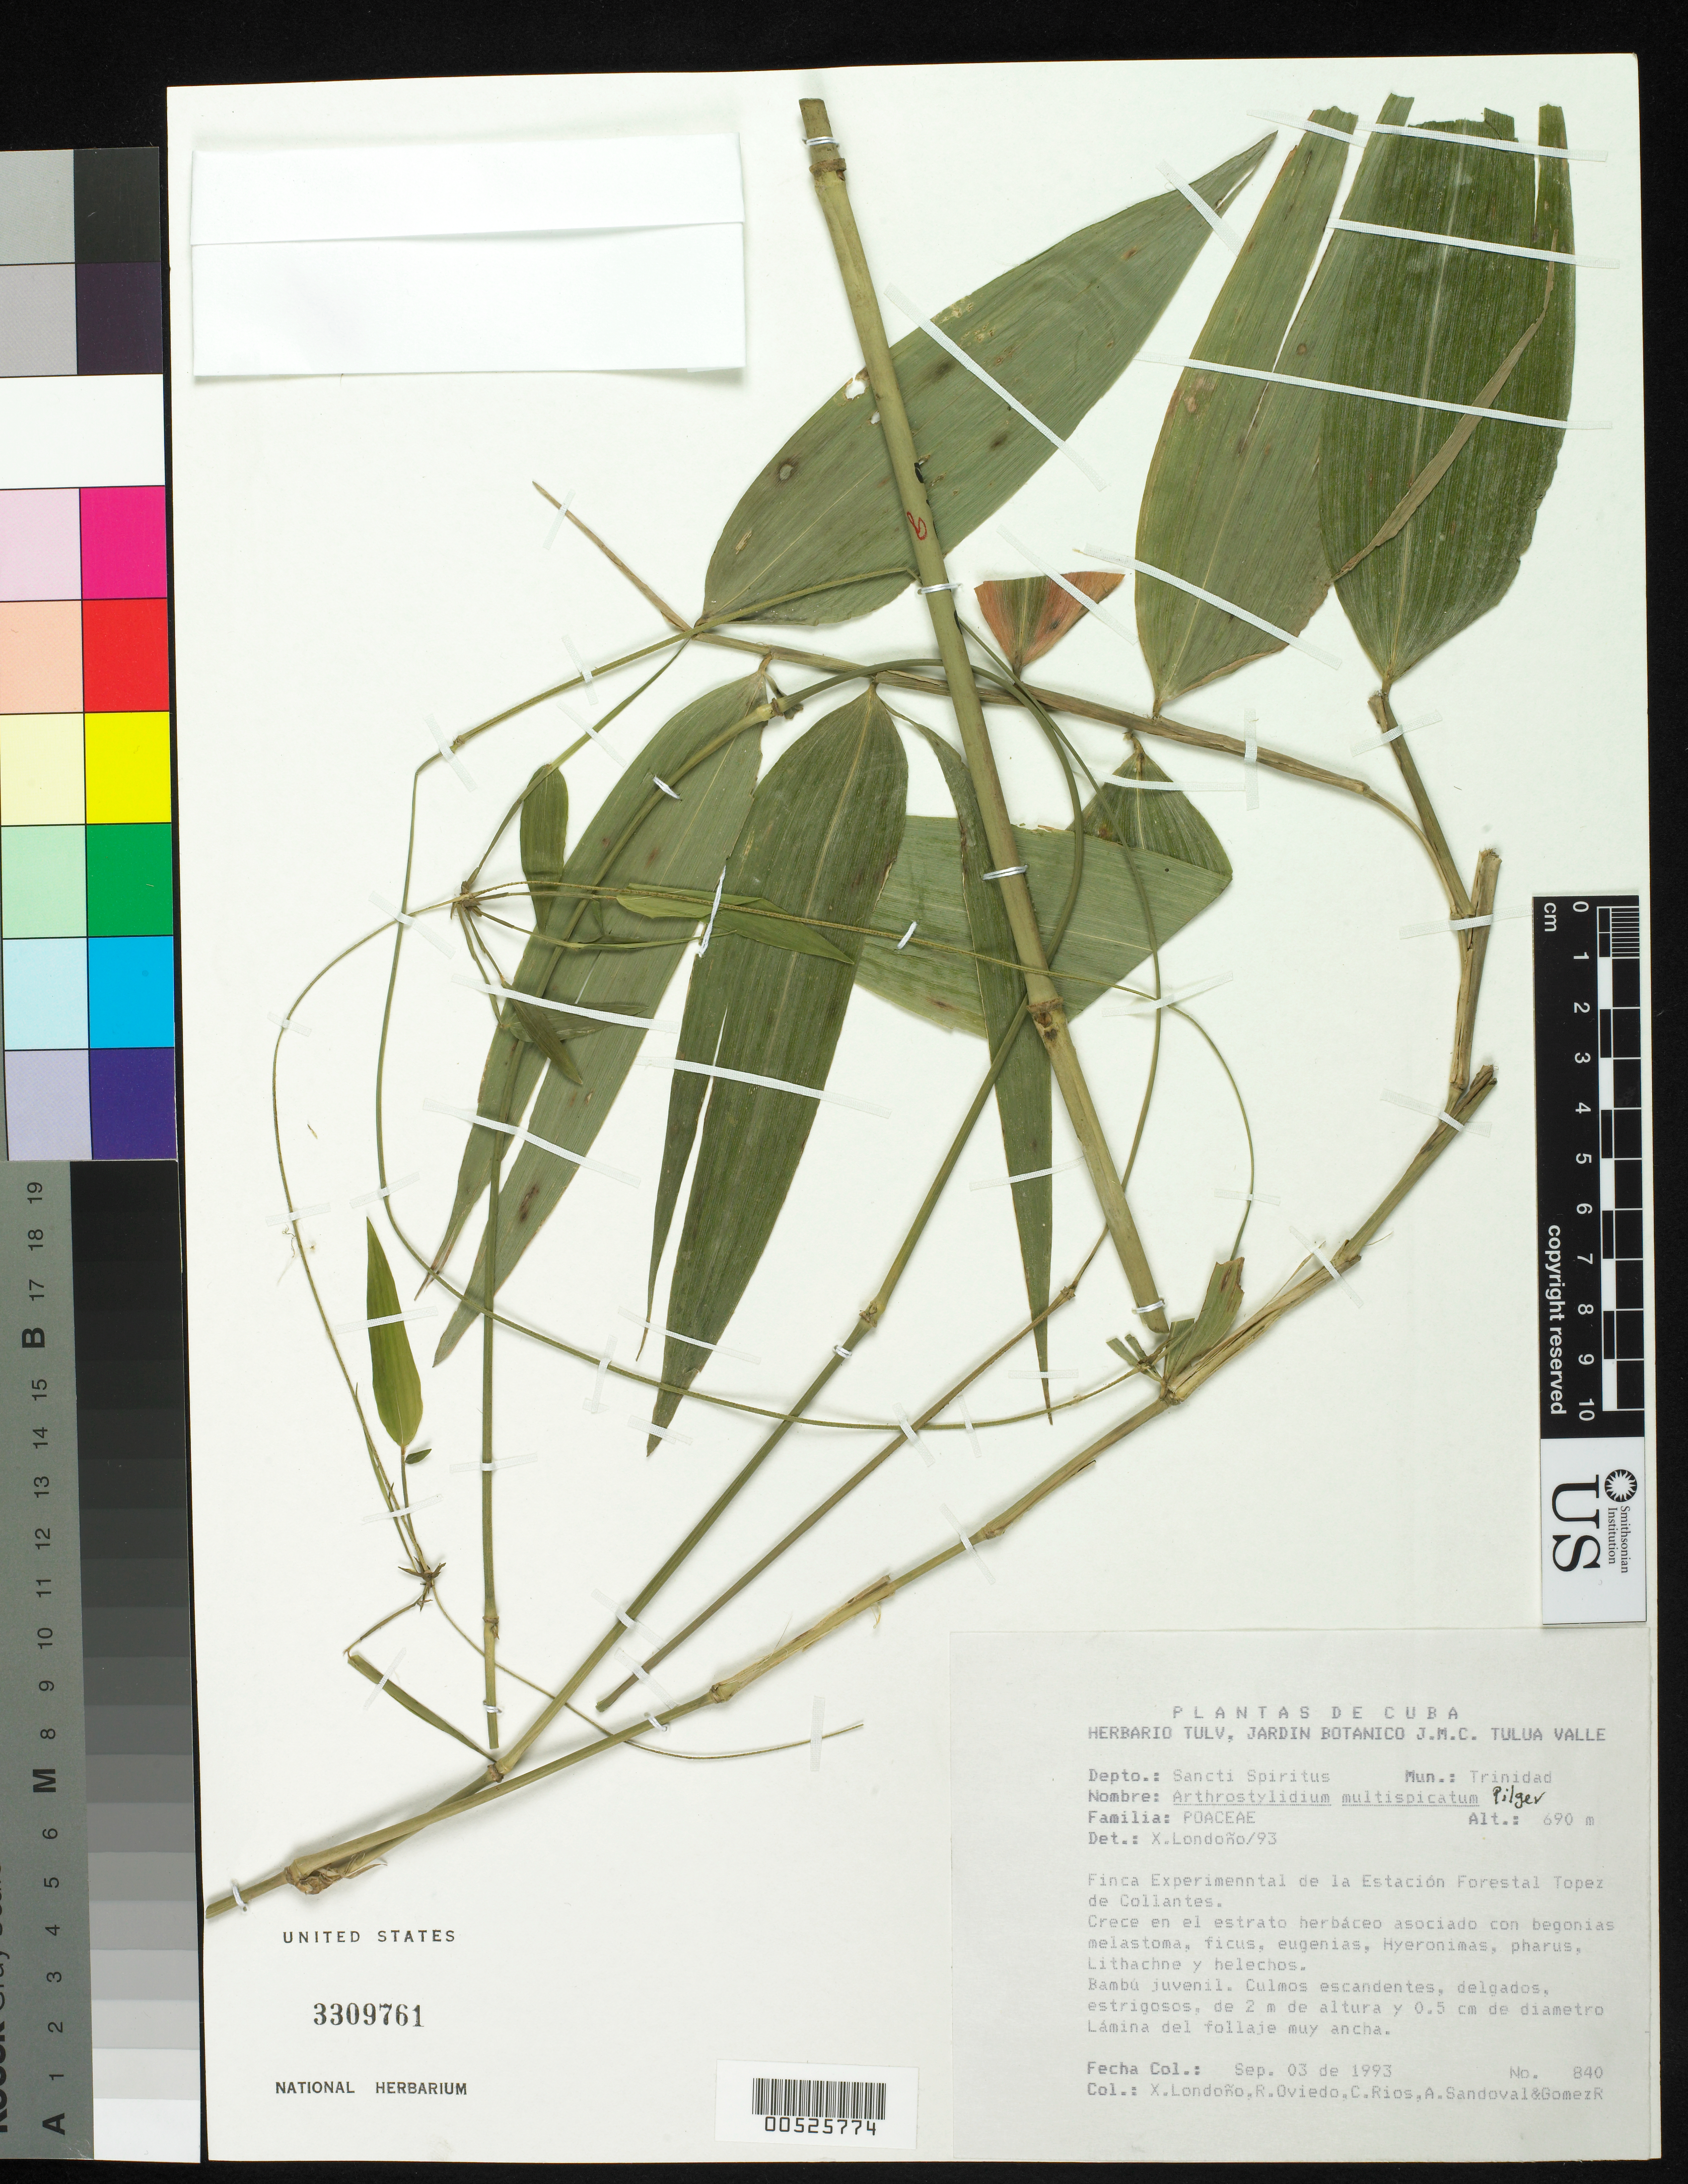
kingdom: Plantae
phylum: Tracheophyta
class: Liliopsida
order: Poales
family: Poaceae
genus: Arthrostylidium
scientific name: Arthrostylidium multispicatum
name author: Pilg. in Urb.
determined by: Londoño, X., (TULV), Jardin Botanico "Juan Maria Cespedes"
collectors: X. Londoño, R. Oviedo, C. Rios, A. Sandoval & -- Gomez R.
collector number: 840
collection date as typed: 03 Sep 1993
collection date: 1993-09-03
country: Cuba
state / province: Sancti Spíritus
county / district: Trinidad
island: Greater Antilles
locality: Finca experimental de la estacion forestal topes de collantes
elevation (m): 690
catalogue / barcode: US 3309761